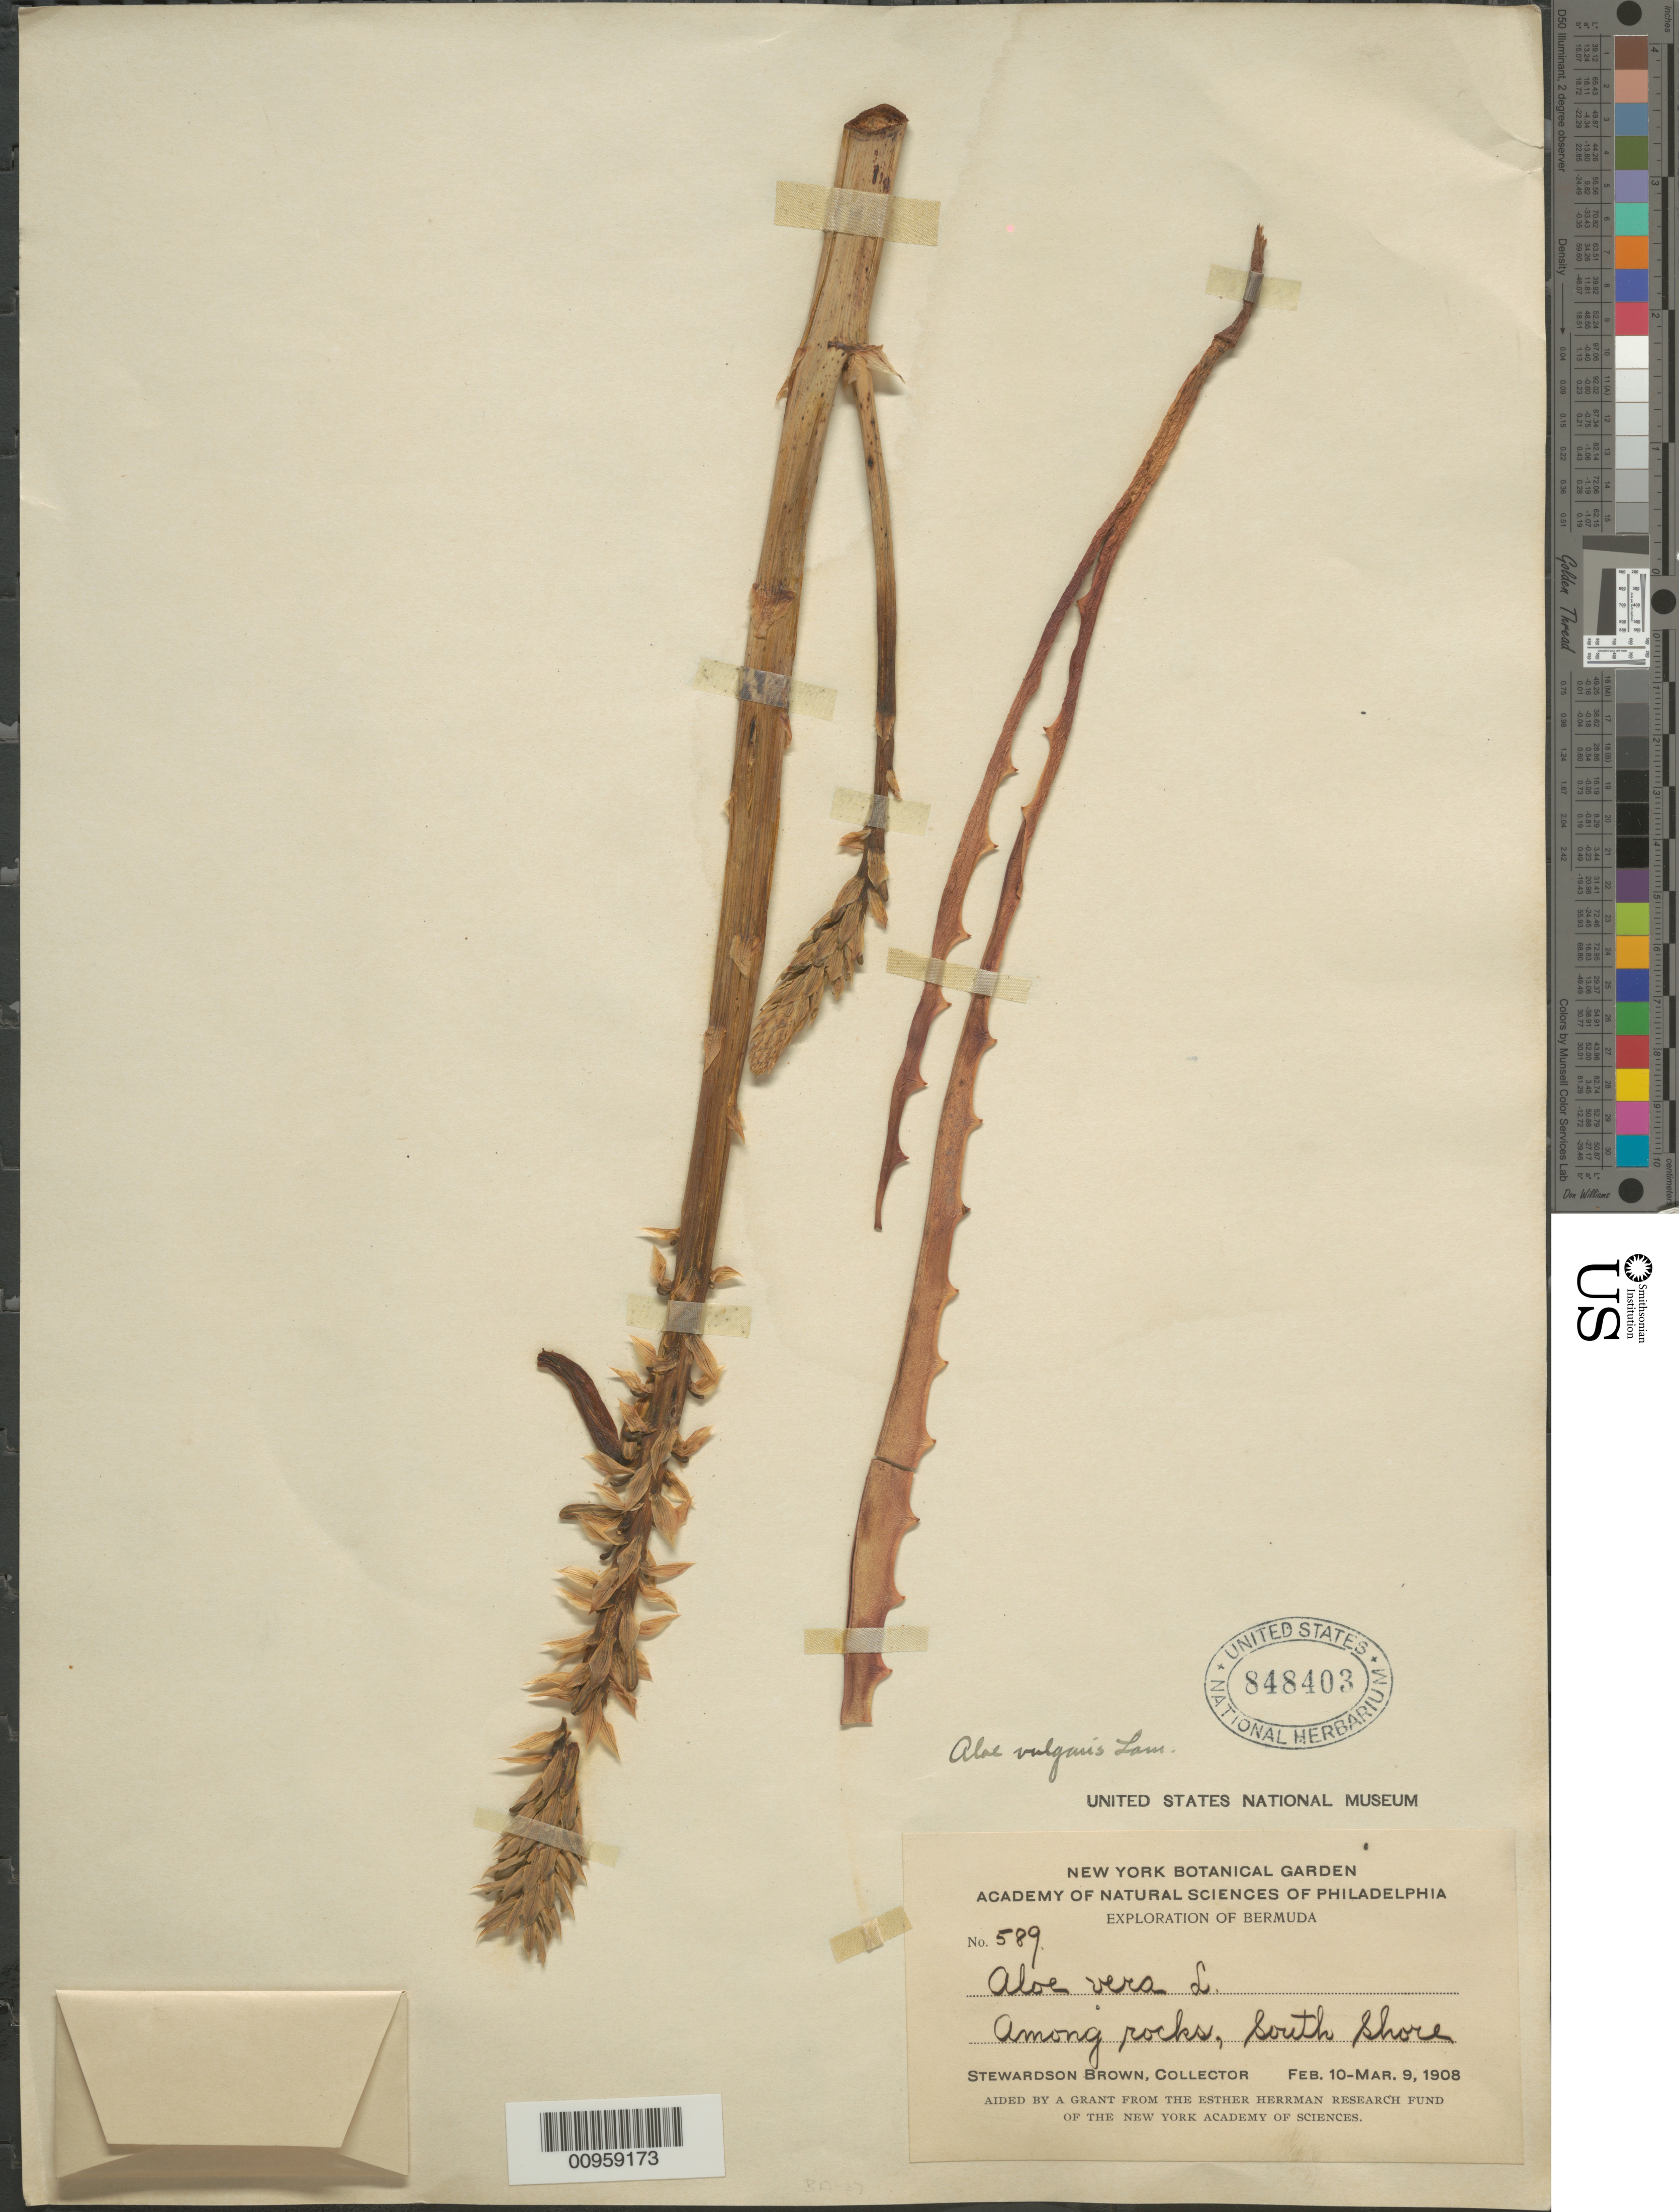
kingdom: Plantae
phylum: Tracheophyta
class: Liliopsida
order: Asparagales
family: Asphodelaceae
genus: Aloe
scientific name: Aloe vera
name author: L.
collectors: S. Brown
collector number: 589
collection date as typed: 10 Feb 1908 to 09 Mar 1908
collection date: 1908-02-10/1908-03-09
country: Bermuda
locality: South Shore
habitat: Among rocks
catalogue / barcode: US 848403